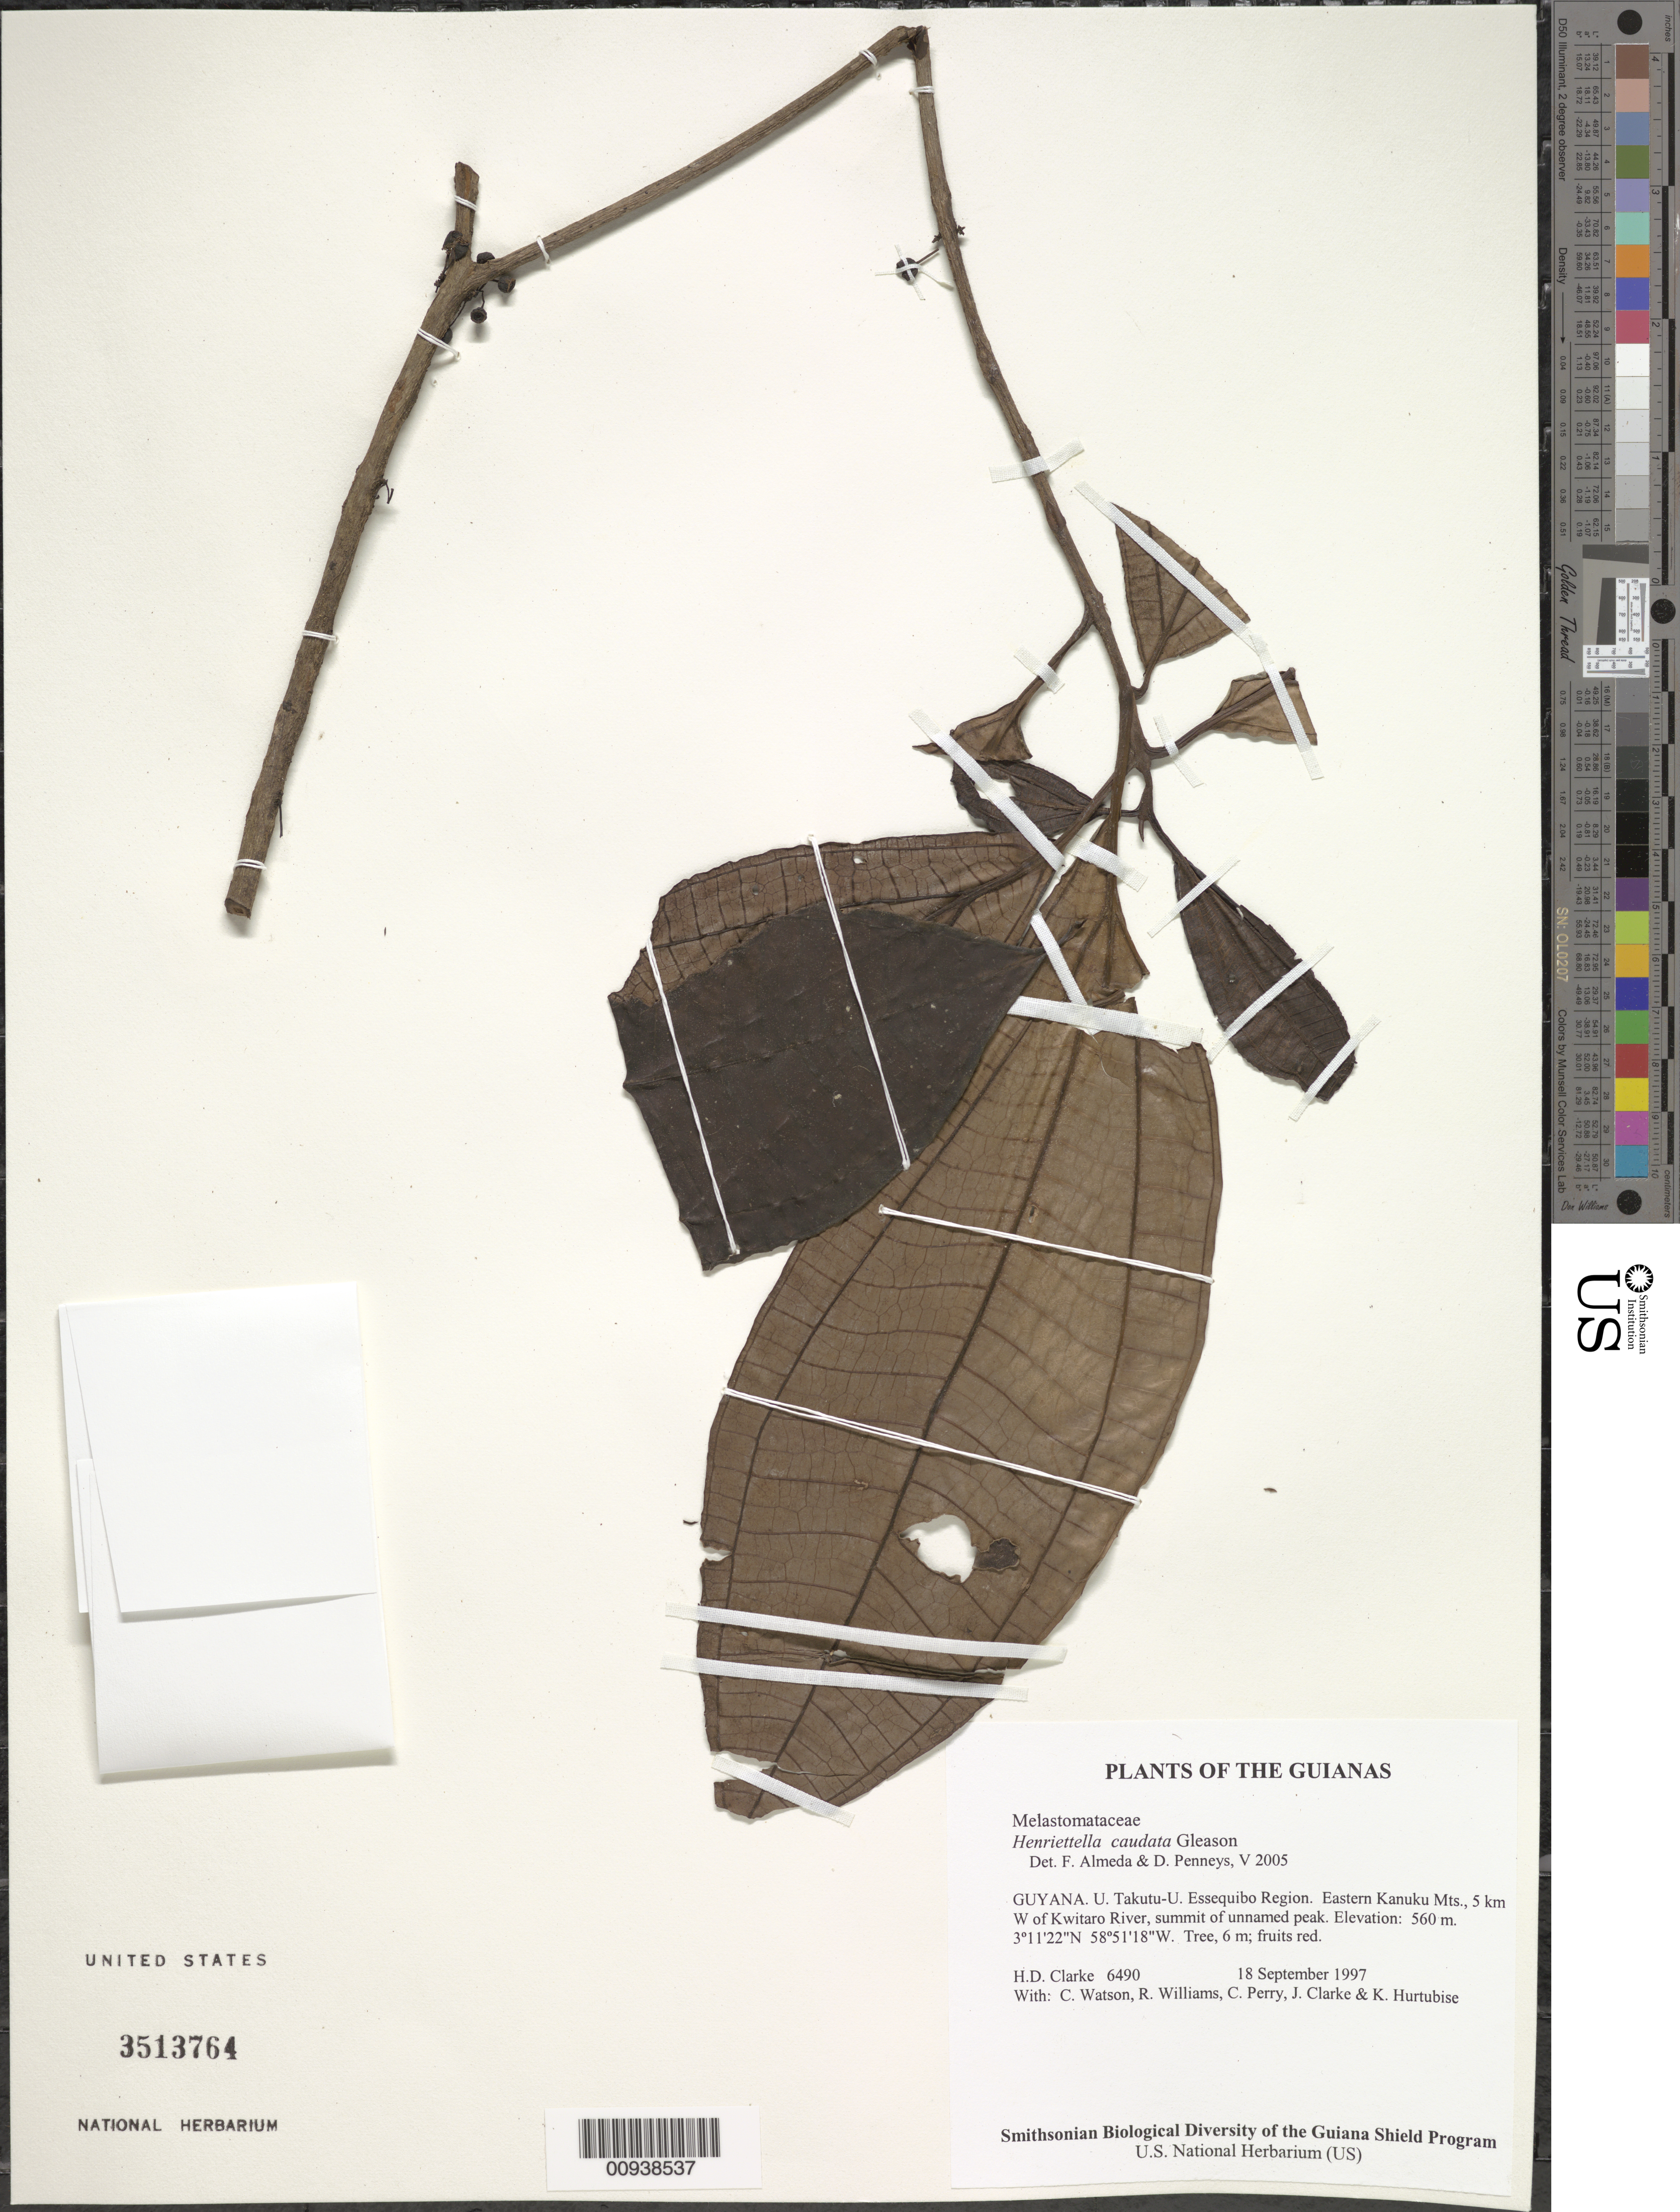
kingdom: Plantae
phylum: Tracheophyta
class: Magnoliopsida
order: Myrtales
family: Melastomataceae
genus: Henriettea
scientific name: Henriettea caudata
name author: (Gleason) Penneys et al.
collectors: H. D. Clarke, C. Watson, R. Williams, C. Perry, J. Clarke & K. Hurtubise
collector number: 6490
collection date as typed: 18 September 1997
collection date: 1997-09-18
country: Guyana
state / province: U. Takutu-U. Essequibo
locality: Eastern Kanuku Mts., 5 km W of Kwitaro River, summit of unnamed peak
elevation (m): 560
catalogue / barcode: US 3513764